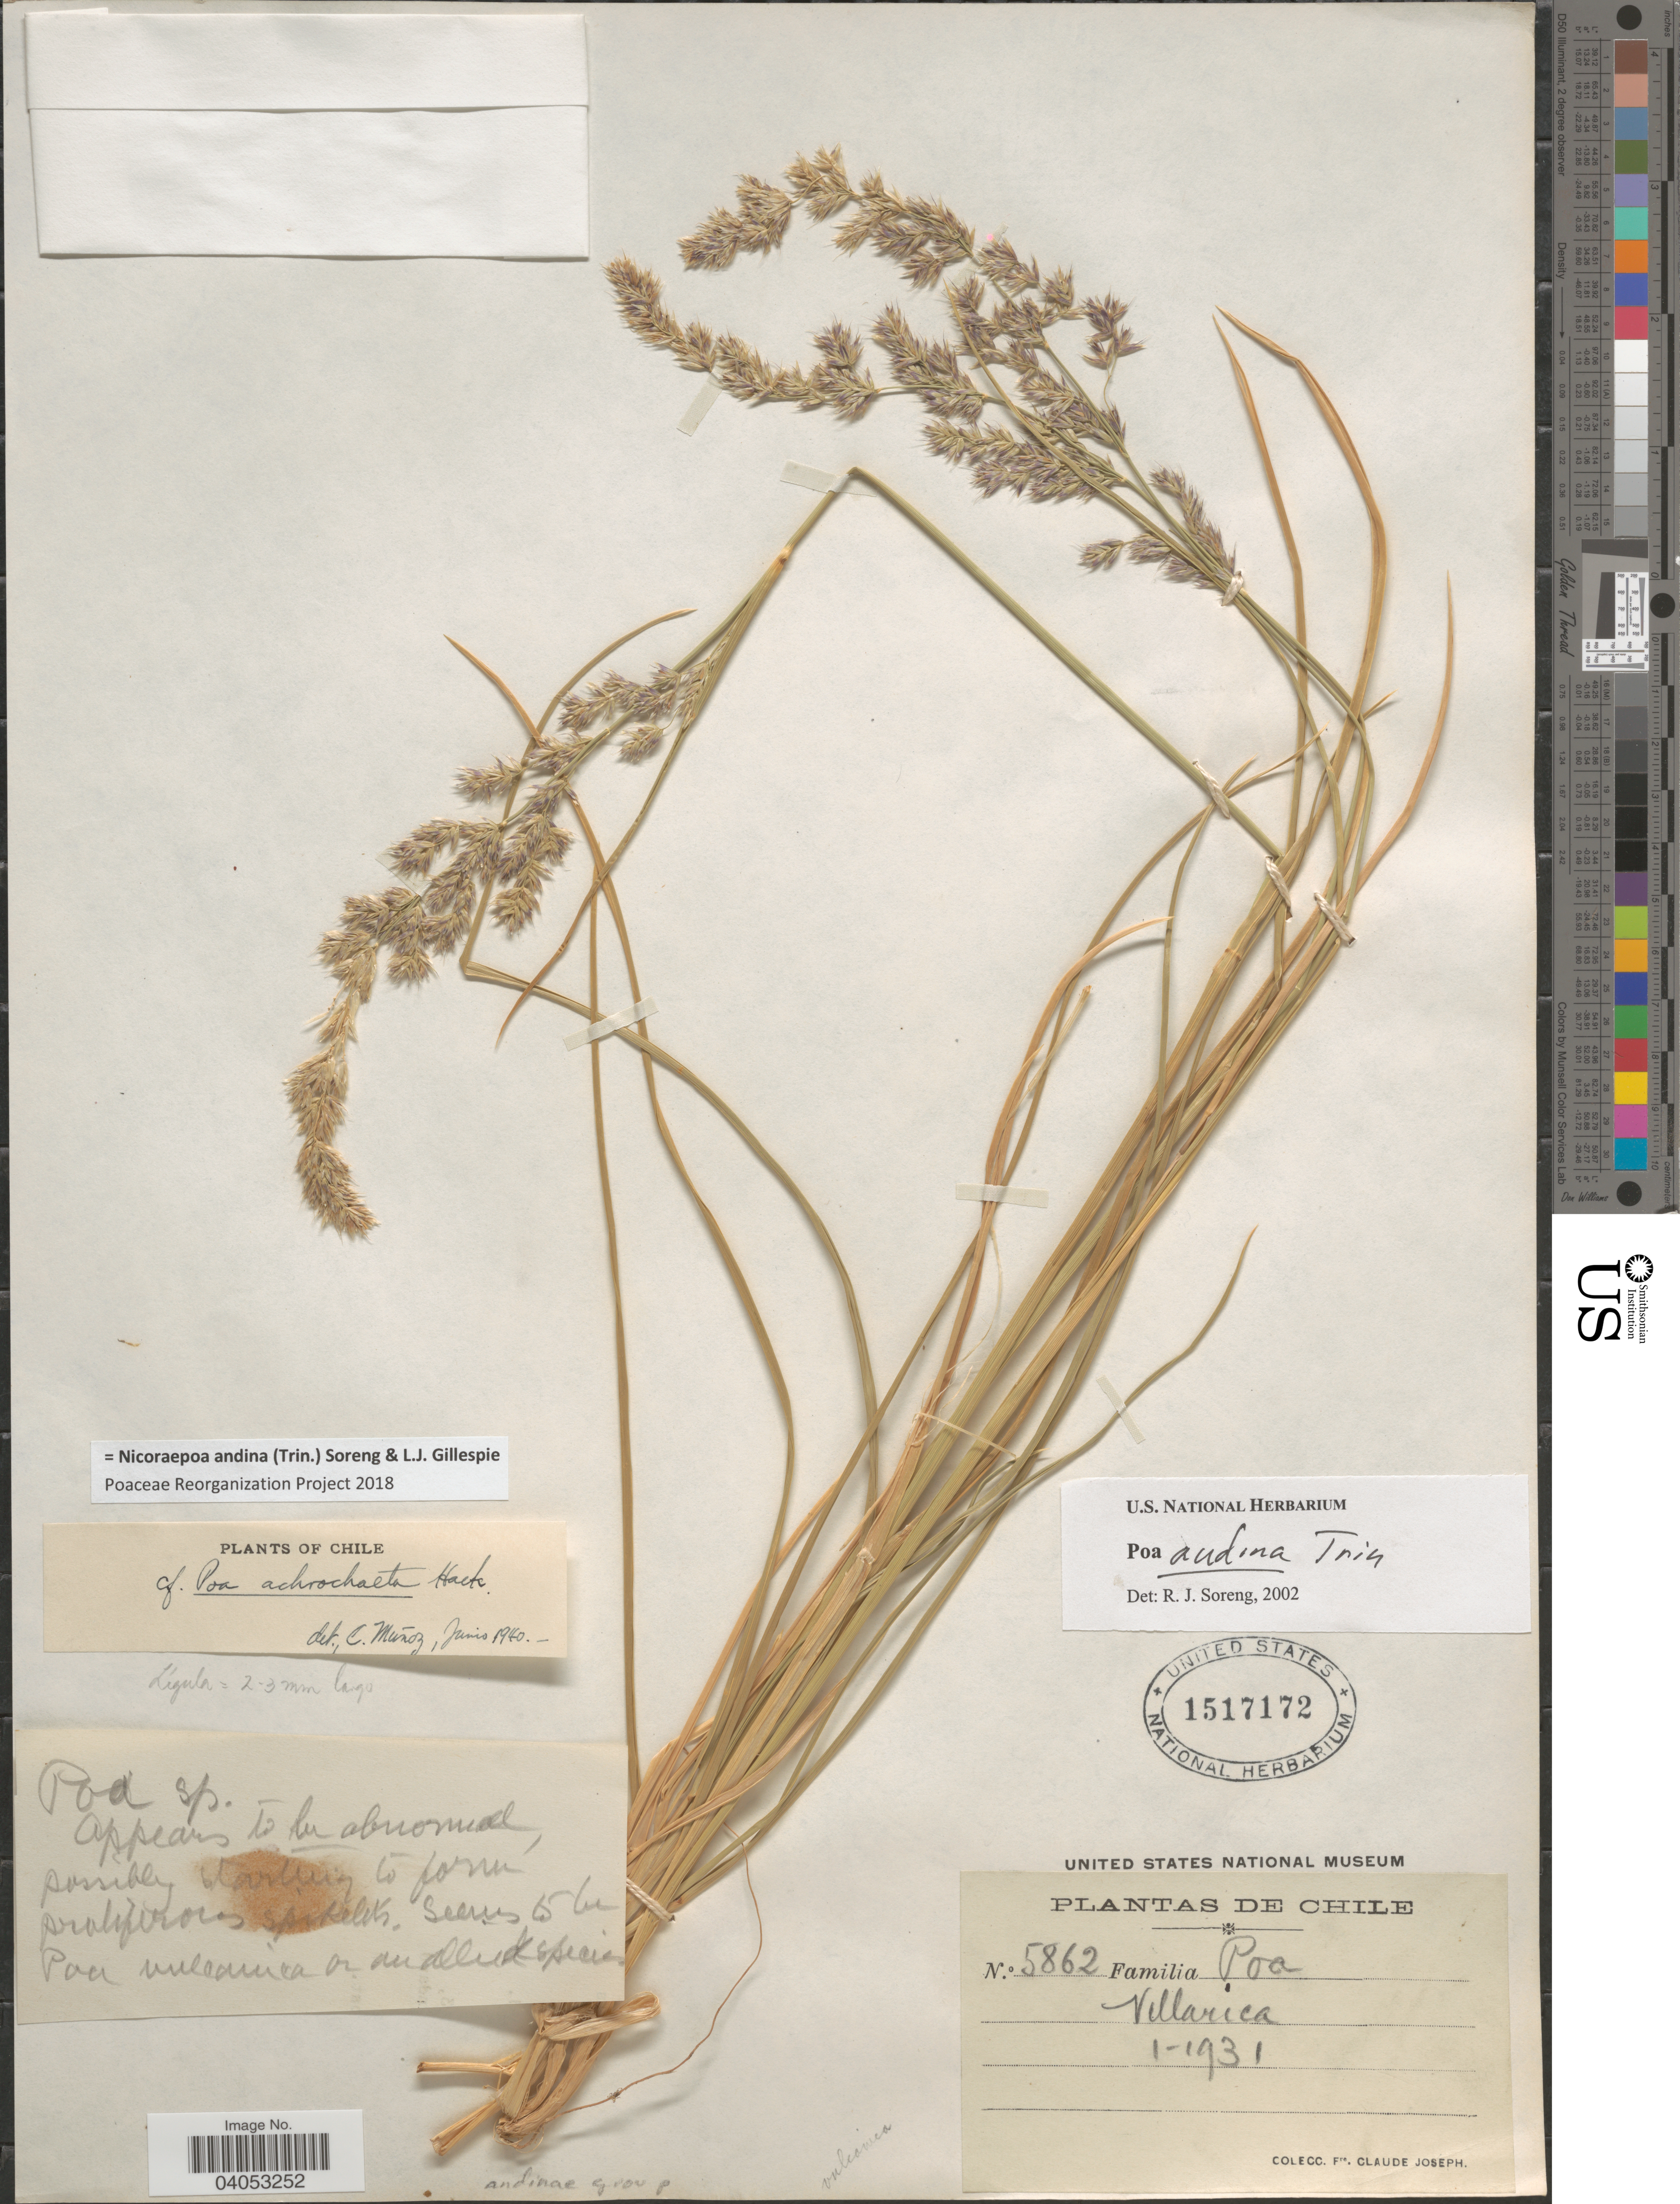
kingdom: Plantae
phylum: Tracheophyta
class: Liliopsida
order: Poales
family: Poaceae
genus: Nicoraepoa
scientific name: Nicoraepoa andina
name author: (Trin.) Soreng & L.J. Gillespie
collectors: Bro. Claude-Joseph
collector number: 5862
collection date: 1931-01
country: Chile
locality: Villarica.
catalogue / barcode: US 1517172